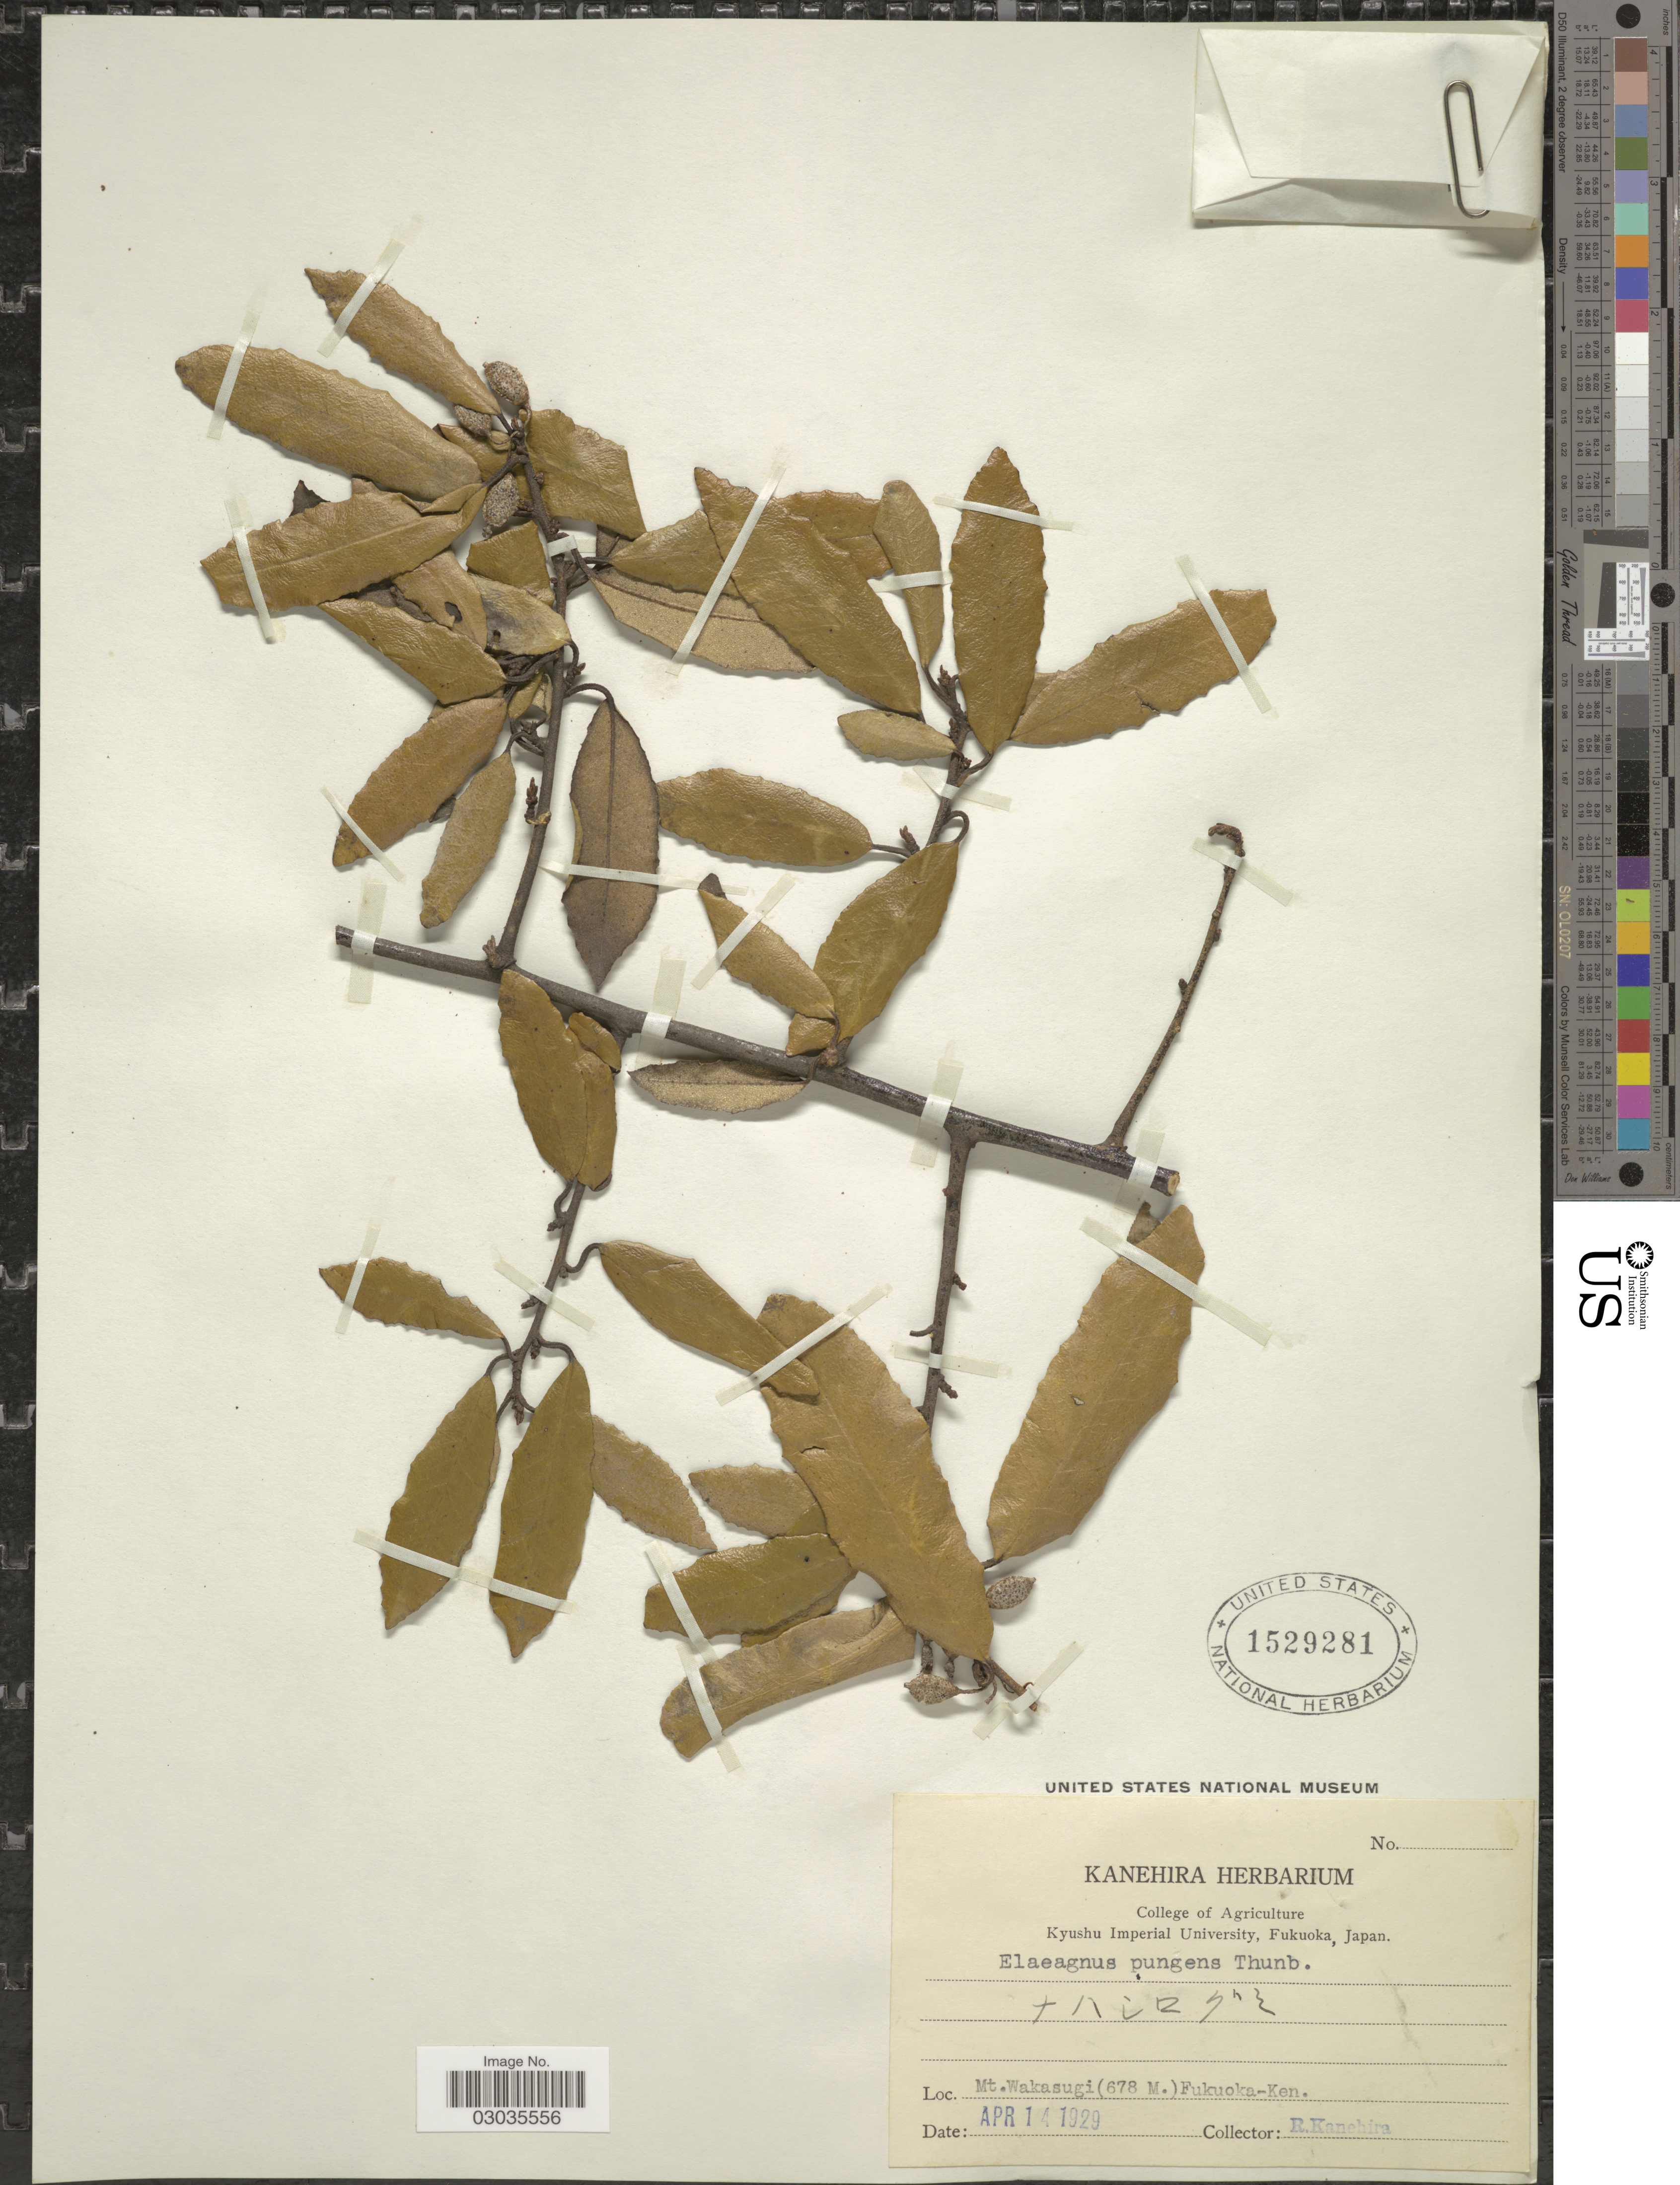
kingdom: Plantae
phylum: Tracheophyta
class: Magnoliopsida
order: Rosales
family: Elaeagnaceae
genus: Elaeagnus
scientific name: Elaeagnus pungens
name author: Thunb.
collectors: R. Kanehira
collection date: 1929-04-14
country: Japan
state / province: Hukuoka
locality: Mt. Wakasugi, Fukuoka-Ken.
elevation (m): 678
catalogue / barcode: US 1529281